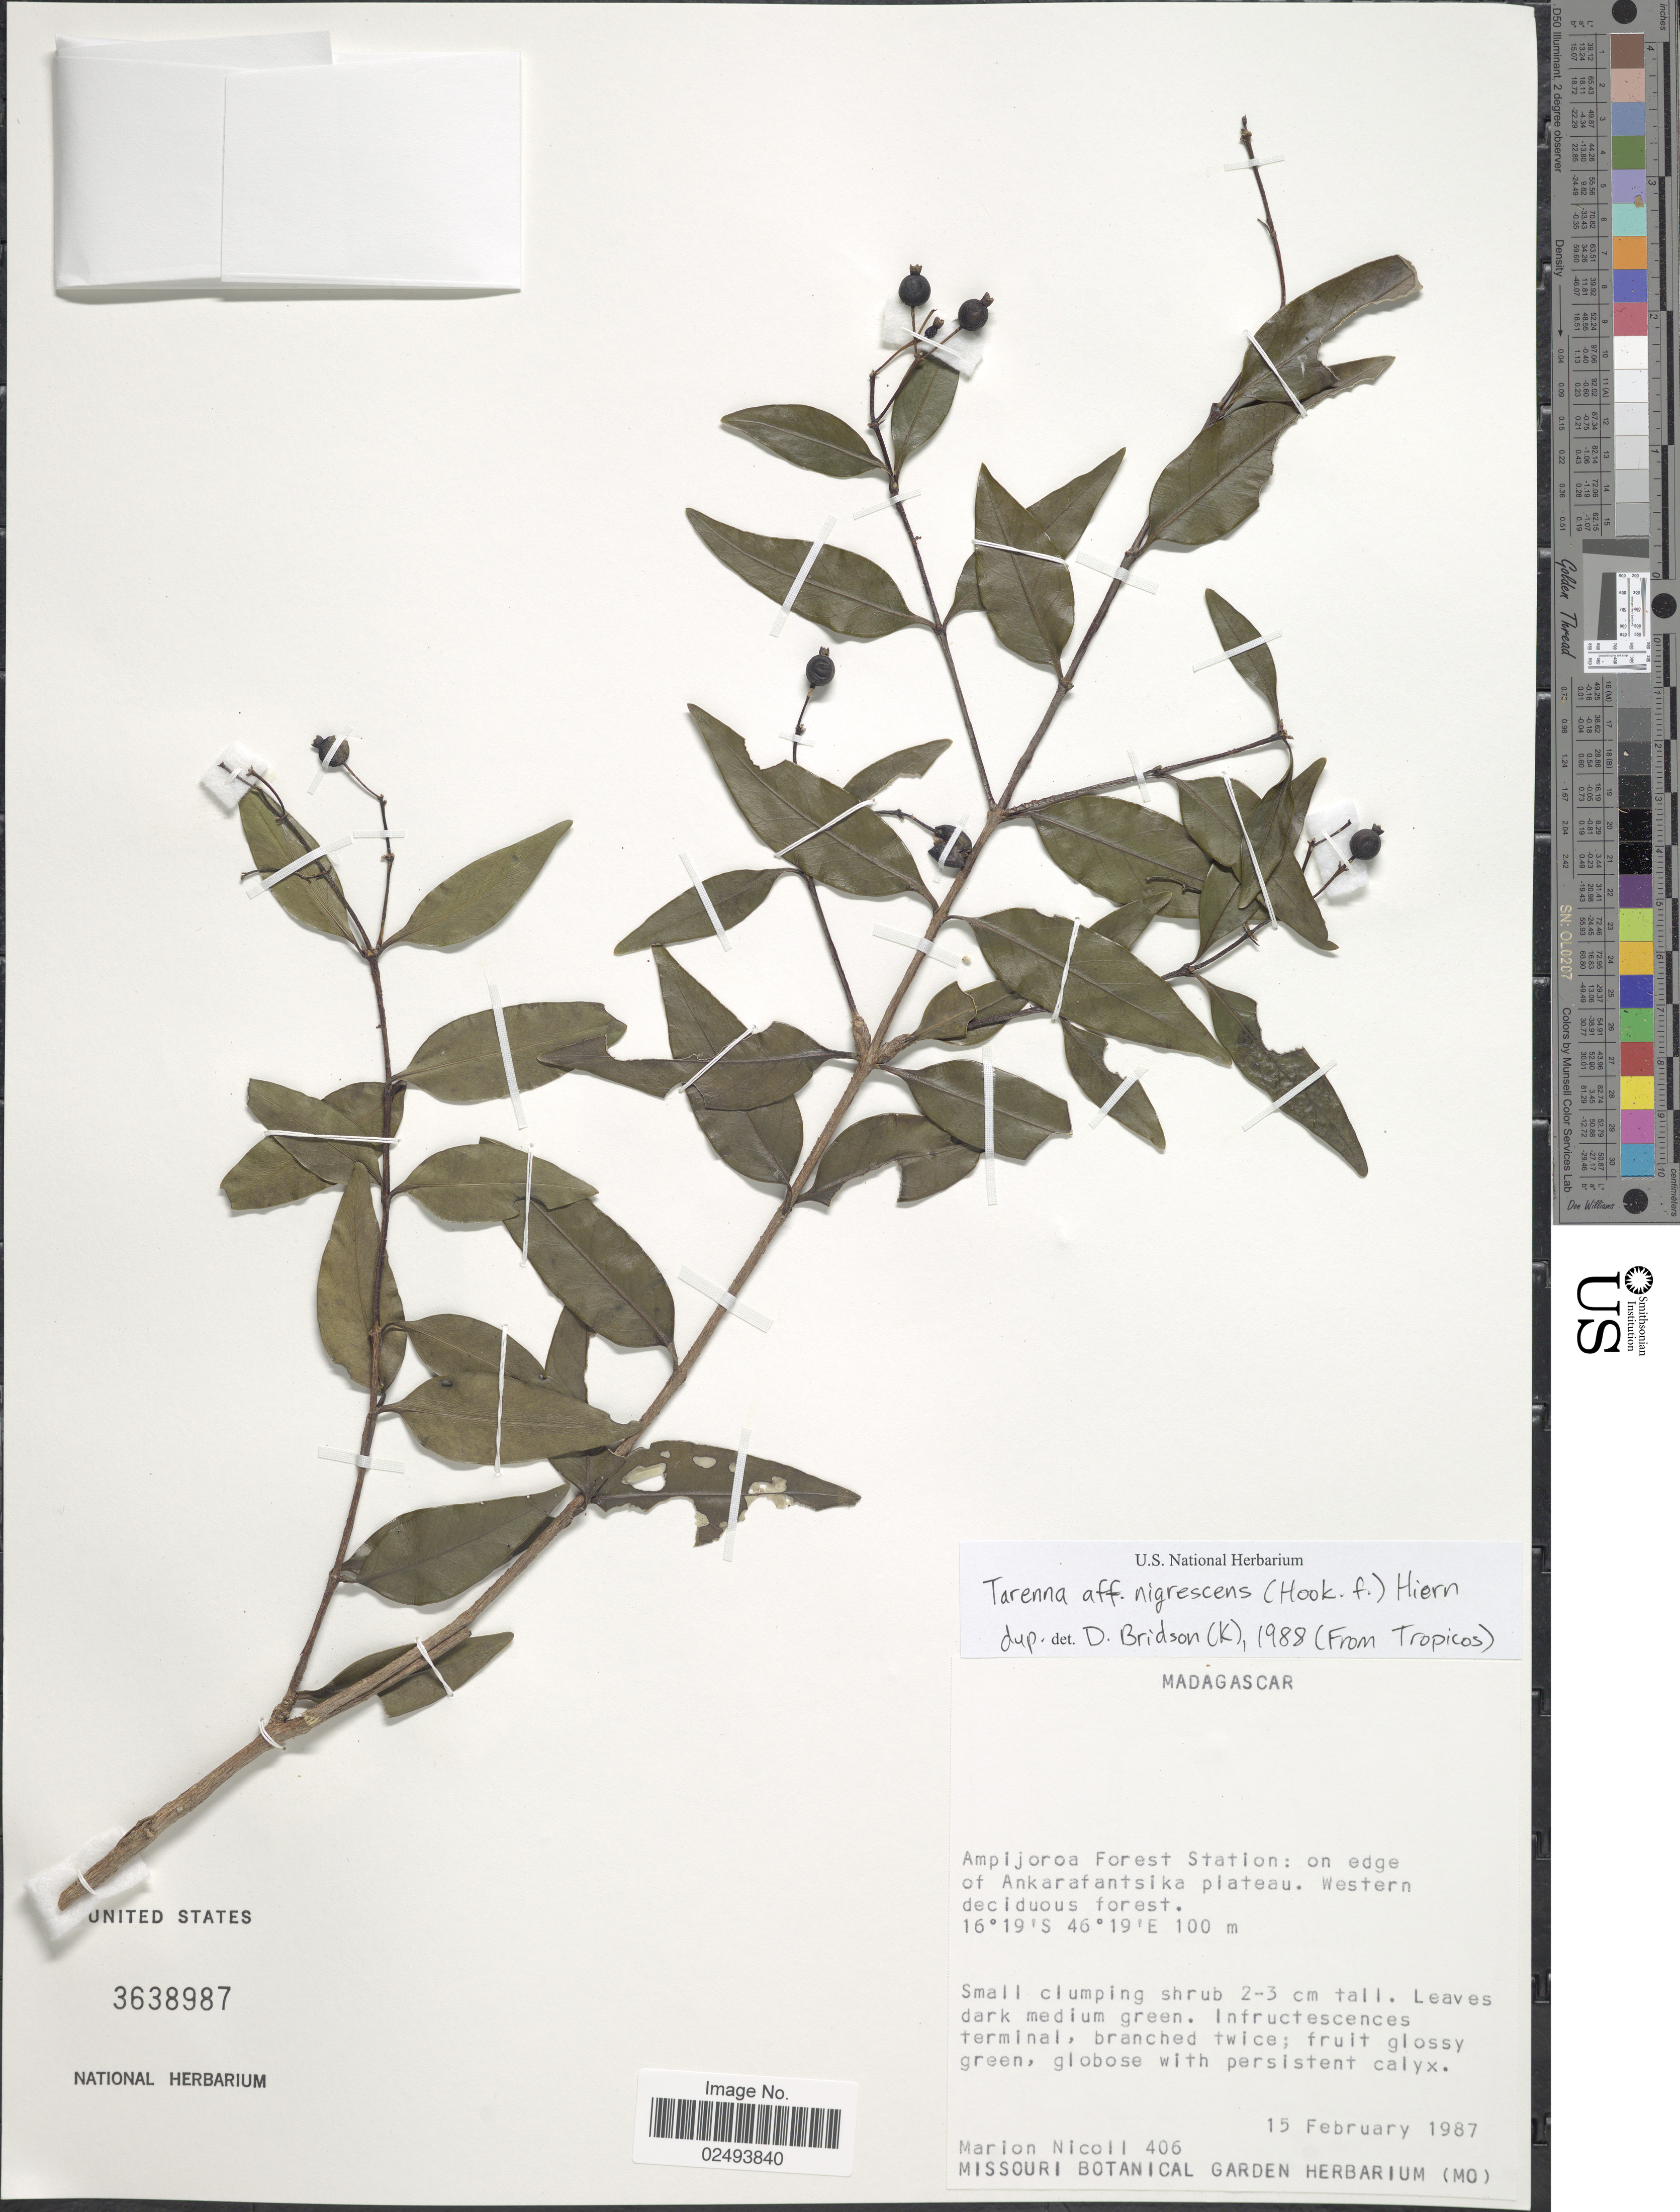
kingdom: Plantae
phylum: Tracheophyta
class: Magnoliopsida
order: Gentianales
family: Rubiaceae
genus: Tarenna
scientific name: Tarenna nigrescens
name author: (Hook. f.) Hiern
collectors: M. F. Nicoll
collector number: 406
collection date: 1987-02-15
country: Madagascar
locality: Ampijoroa Forest Station: on edge of Ankarafantsika plateau. Western deciduous forest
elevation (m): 100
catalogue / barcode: US 3638987